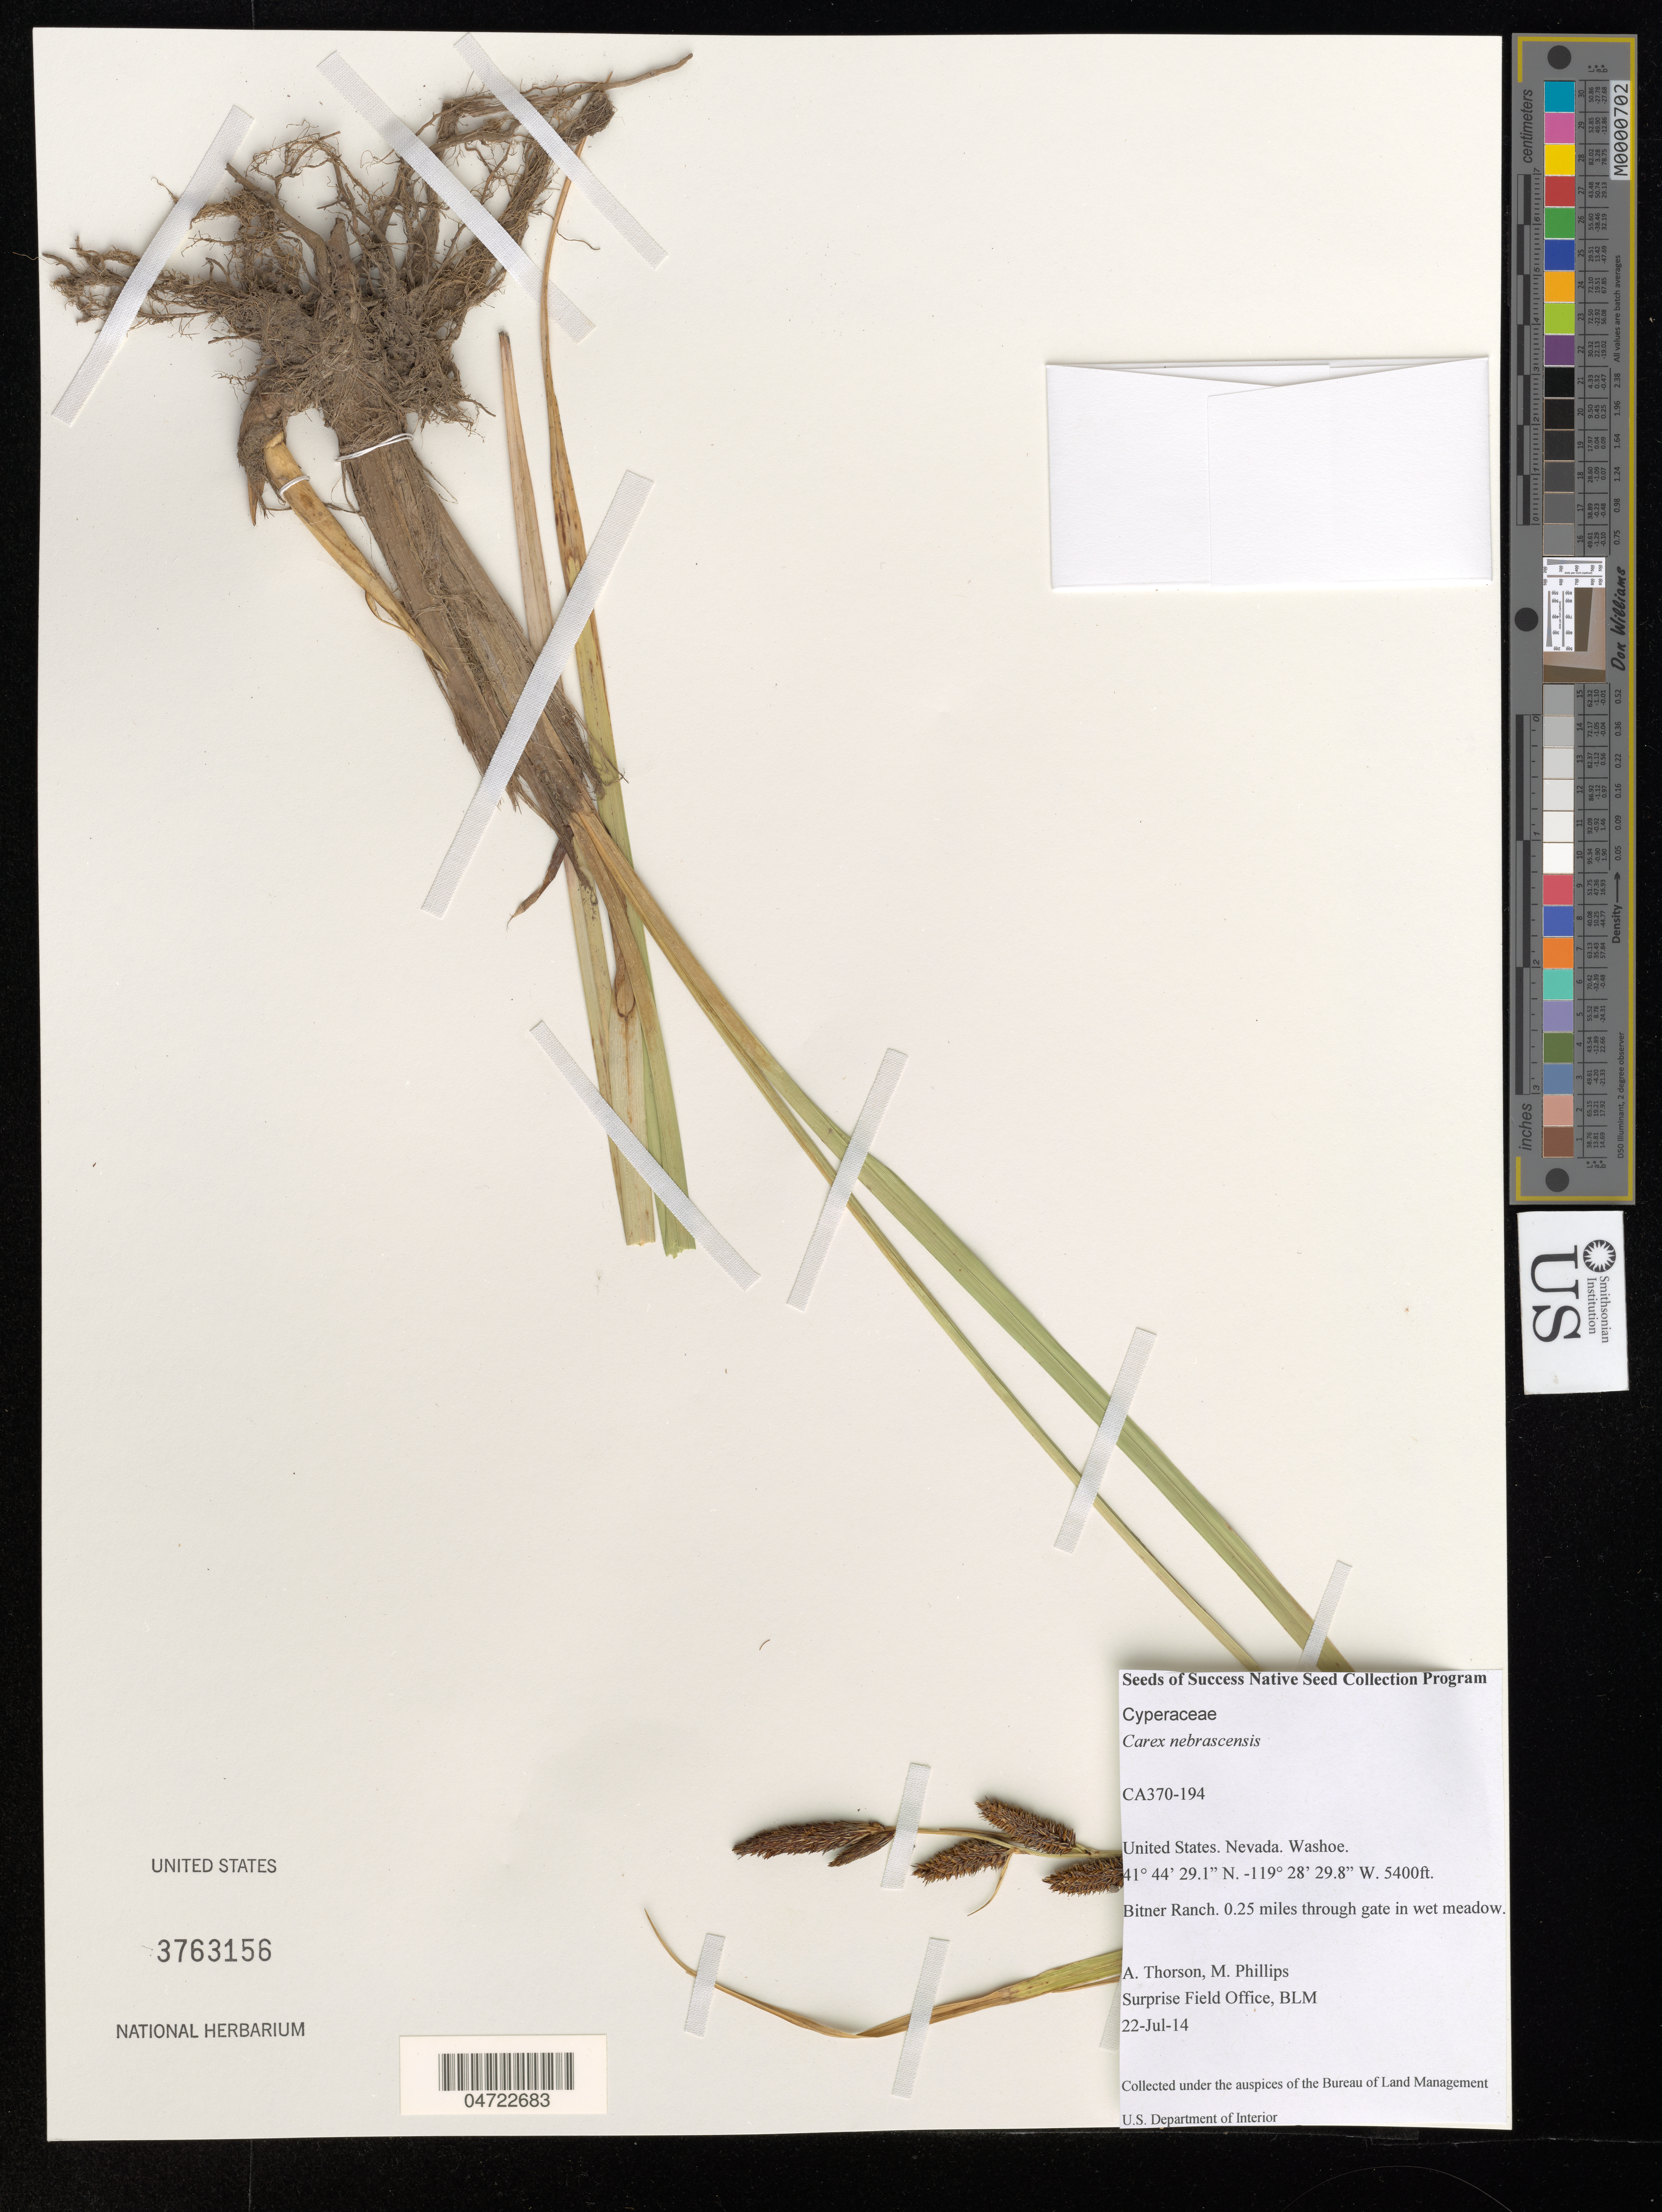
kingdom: Plantae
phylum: Tracheophyta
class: Liliopsida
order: Poales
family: Cyperaceae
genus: Carex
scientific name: Carex nebrascensis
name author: Dewey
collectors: A. Thorson & M. Phillips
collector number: CA370-194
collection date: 2014-07-22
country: United States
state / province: Nevada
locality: Washoe. Bitner Ranch. 0.25 miles through gate in wet meadow.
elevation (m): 1646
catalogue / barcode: US 3763156